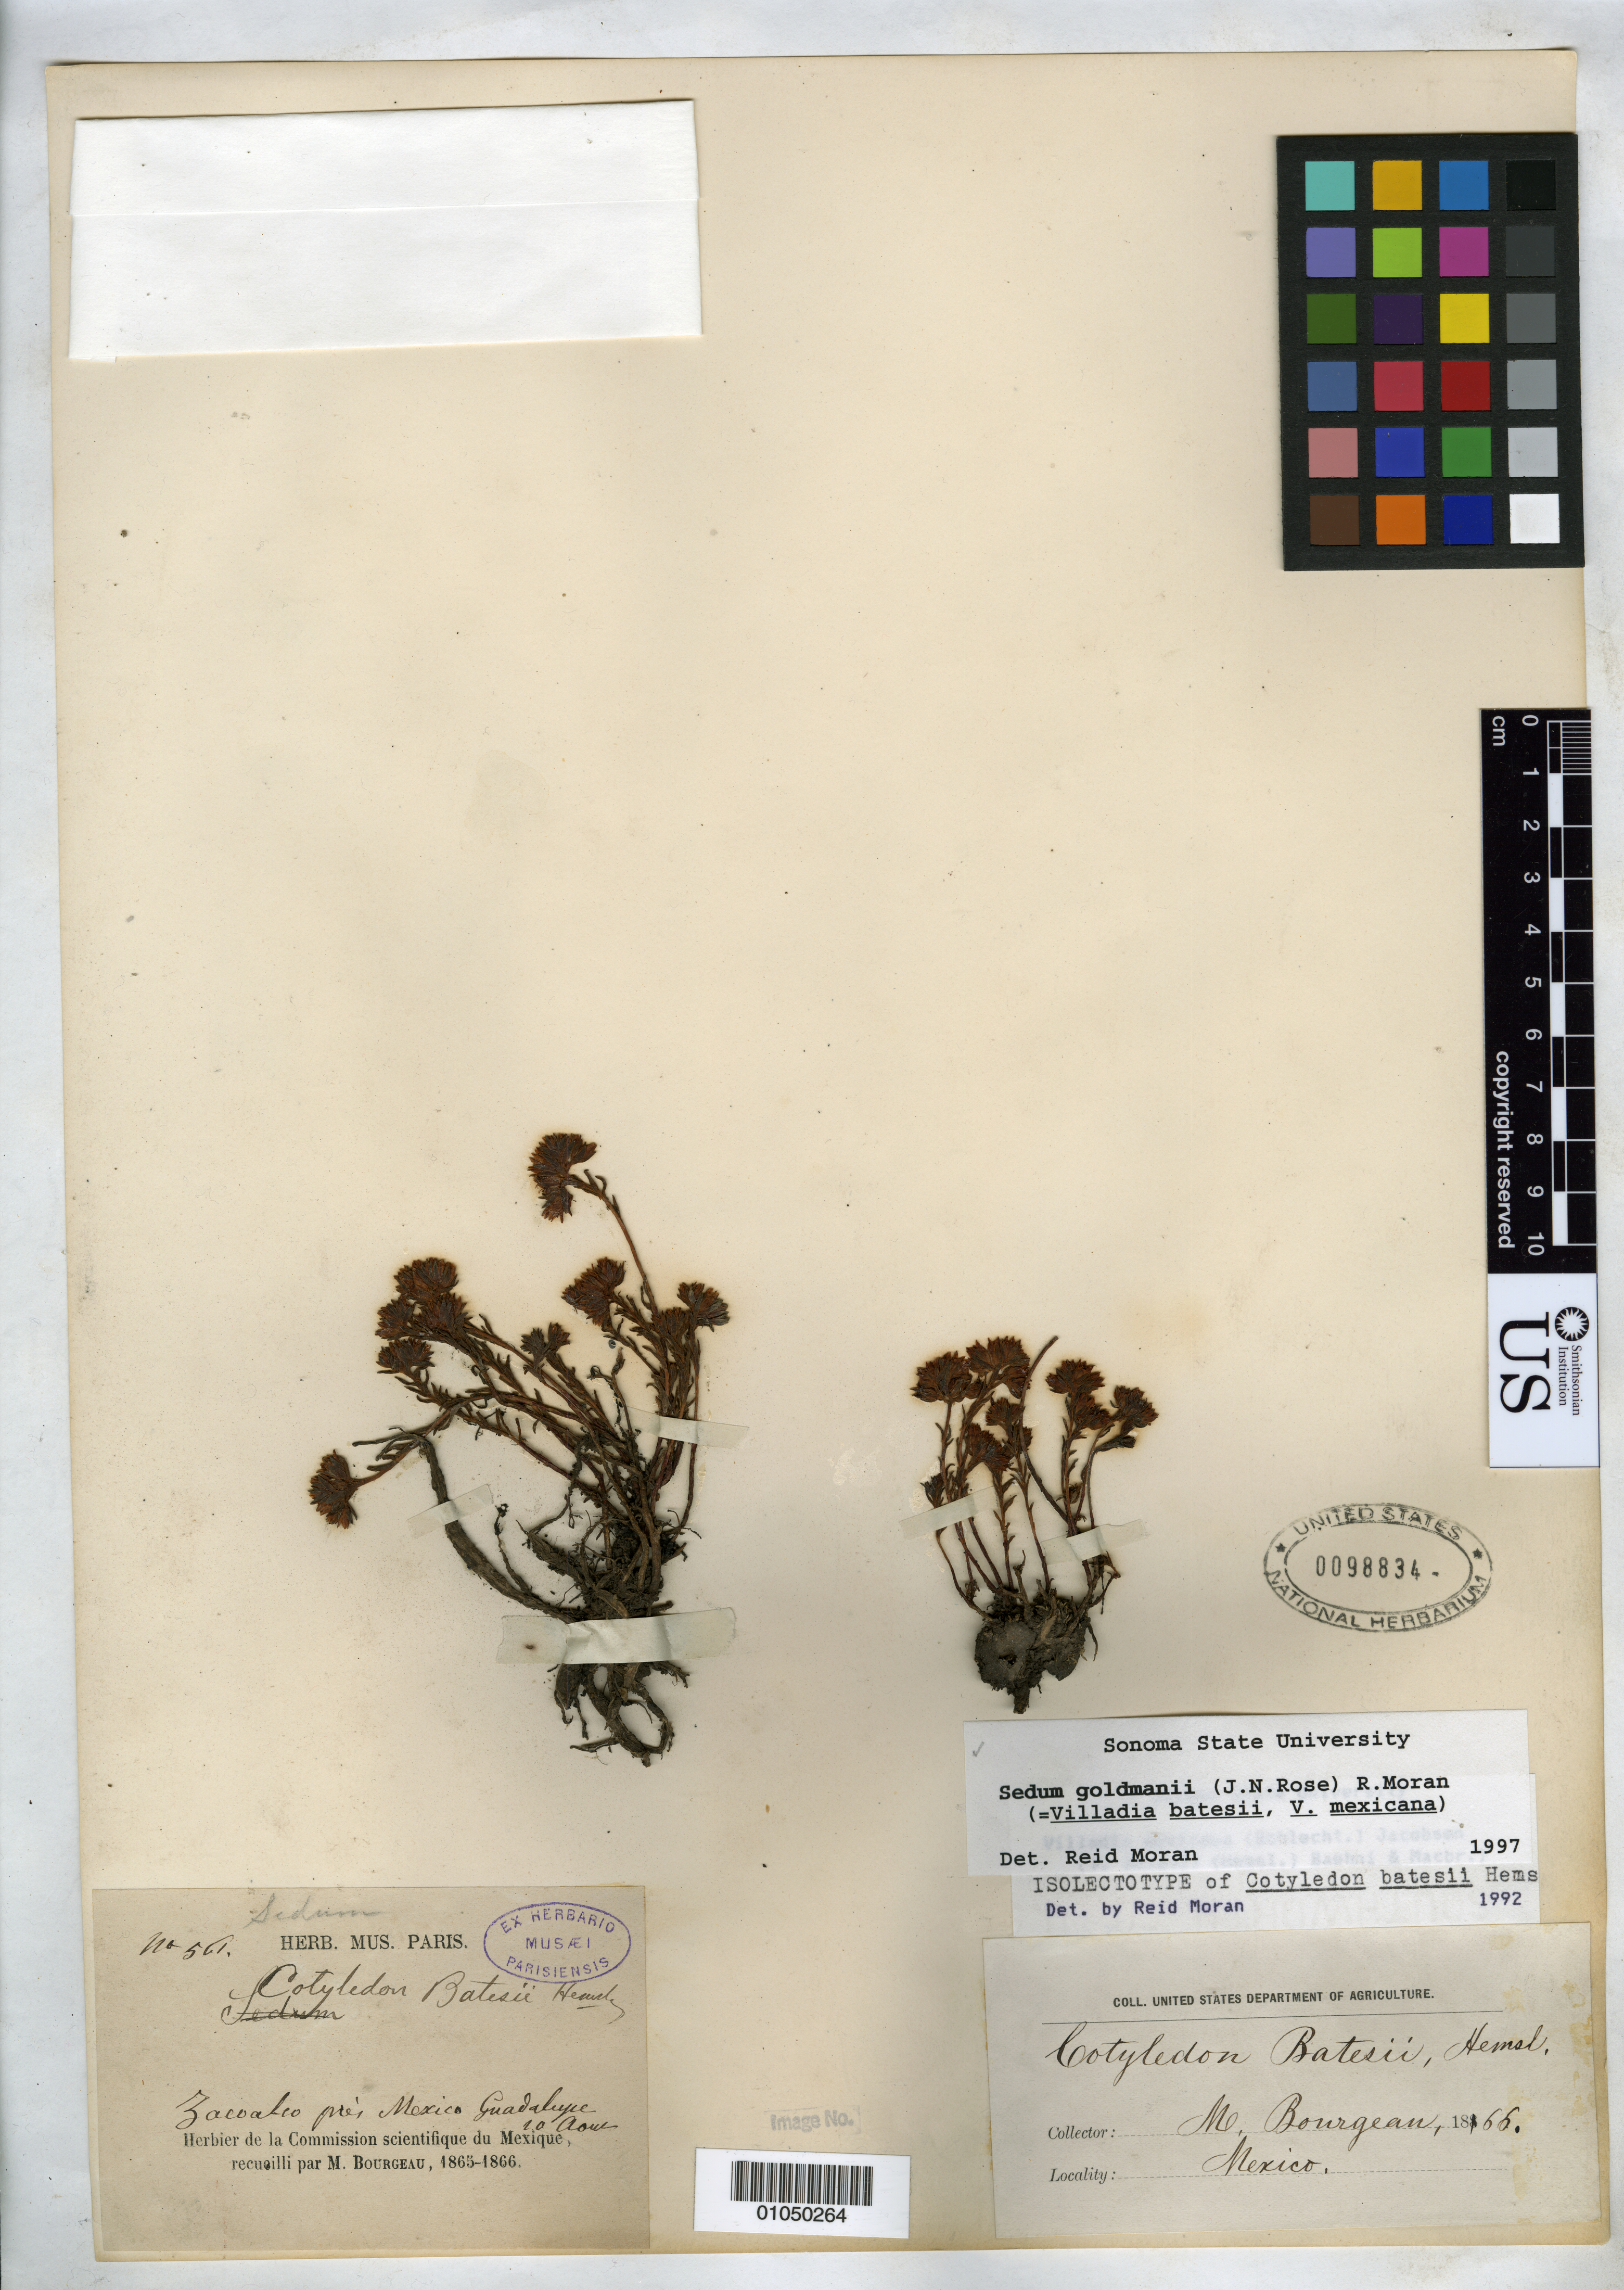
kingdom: Plantae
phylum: Tracheophyta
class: Magnoliopsida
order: Saxifragales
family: Crassulaceae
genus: Cotyledon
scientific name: Cotyledon batesii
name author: Hemsl.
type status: Syntype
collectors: E. Bourgeau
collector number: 561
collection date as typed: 10 Aout, 1865-1866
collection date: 1865-08-10 or 1866-08-10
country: Mexico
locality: Zacoalco près Mexico Guadalupe.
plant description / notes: Annotated as "isolectotype" by R. Moran (1992).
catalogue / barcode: US 98834